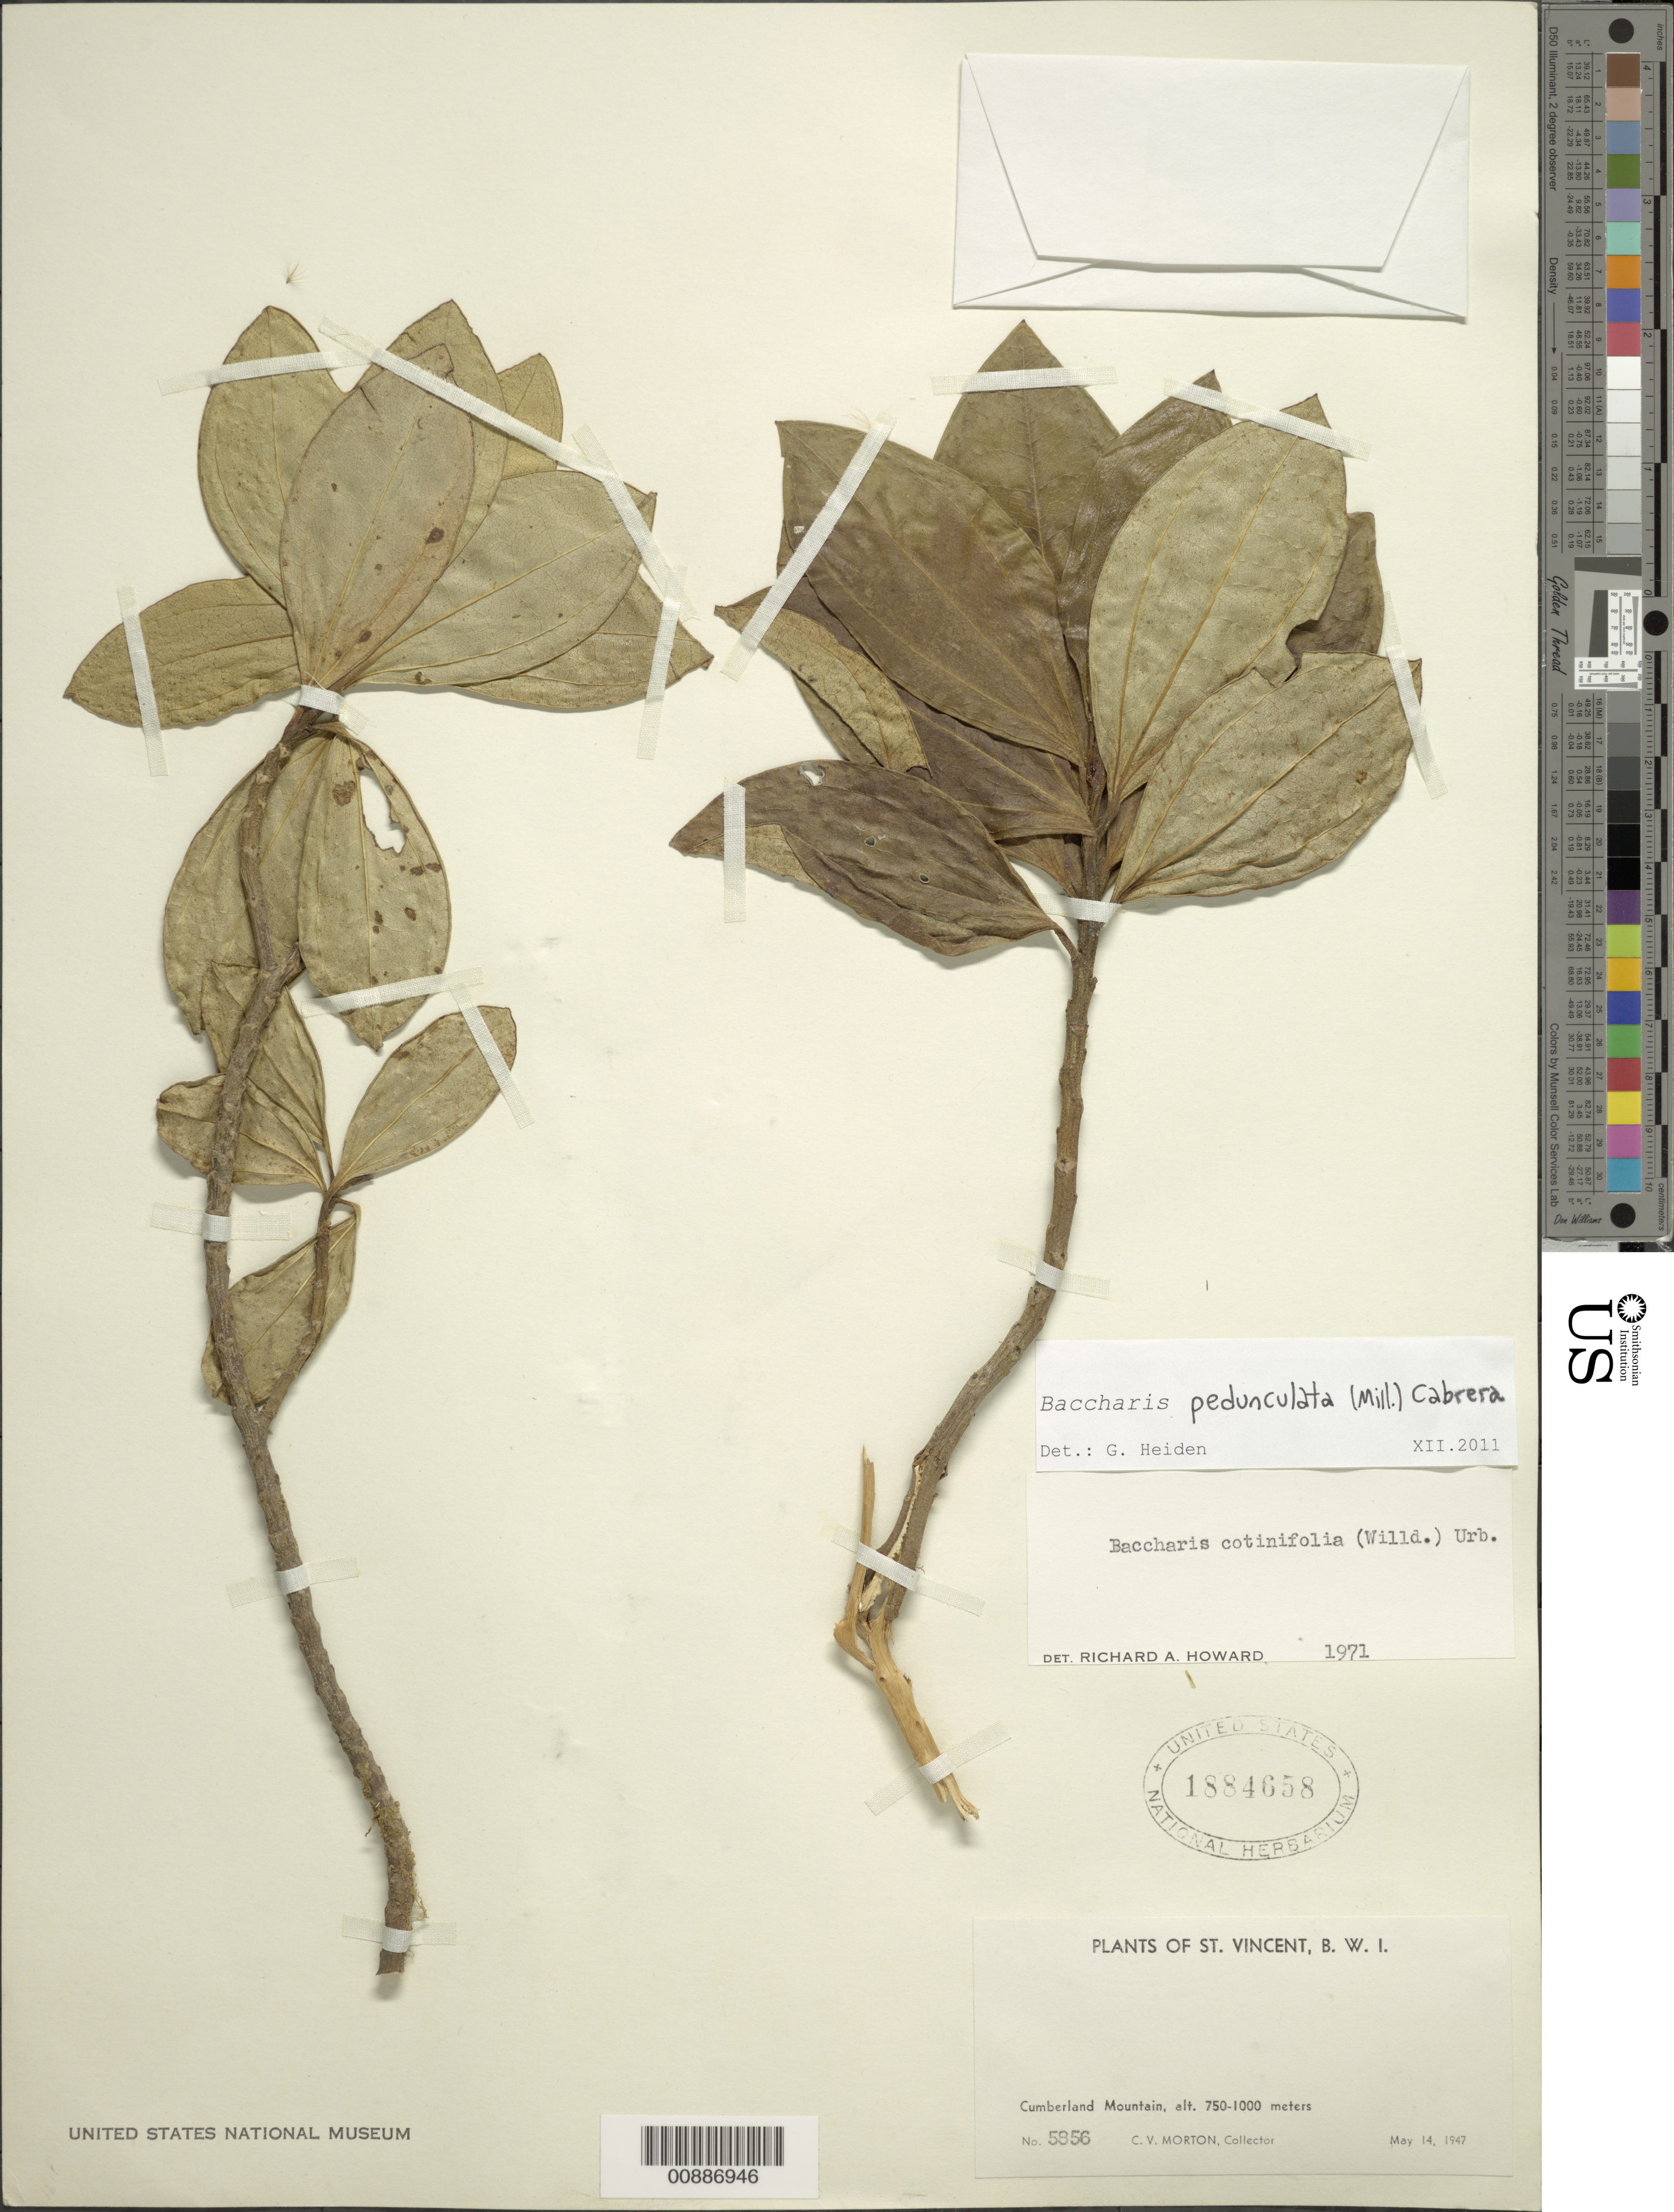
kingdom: Plantae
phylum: Tracheophyta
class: Magnoliopsida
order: Asterales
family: Asteraceae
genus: Baccharis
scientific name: Baccharis pedunculata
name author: (Mill.) Cabrera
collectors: C. V. Morton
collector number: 5856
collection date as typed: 14 May 1947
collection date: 1947-05-14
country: St. Vincent - Grenadines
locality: Cumberland Mountain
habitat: Montane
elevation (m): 750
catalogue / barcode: US 1884658